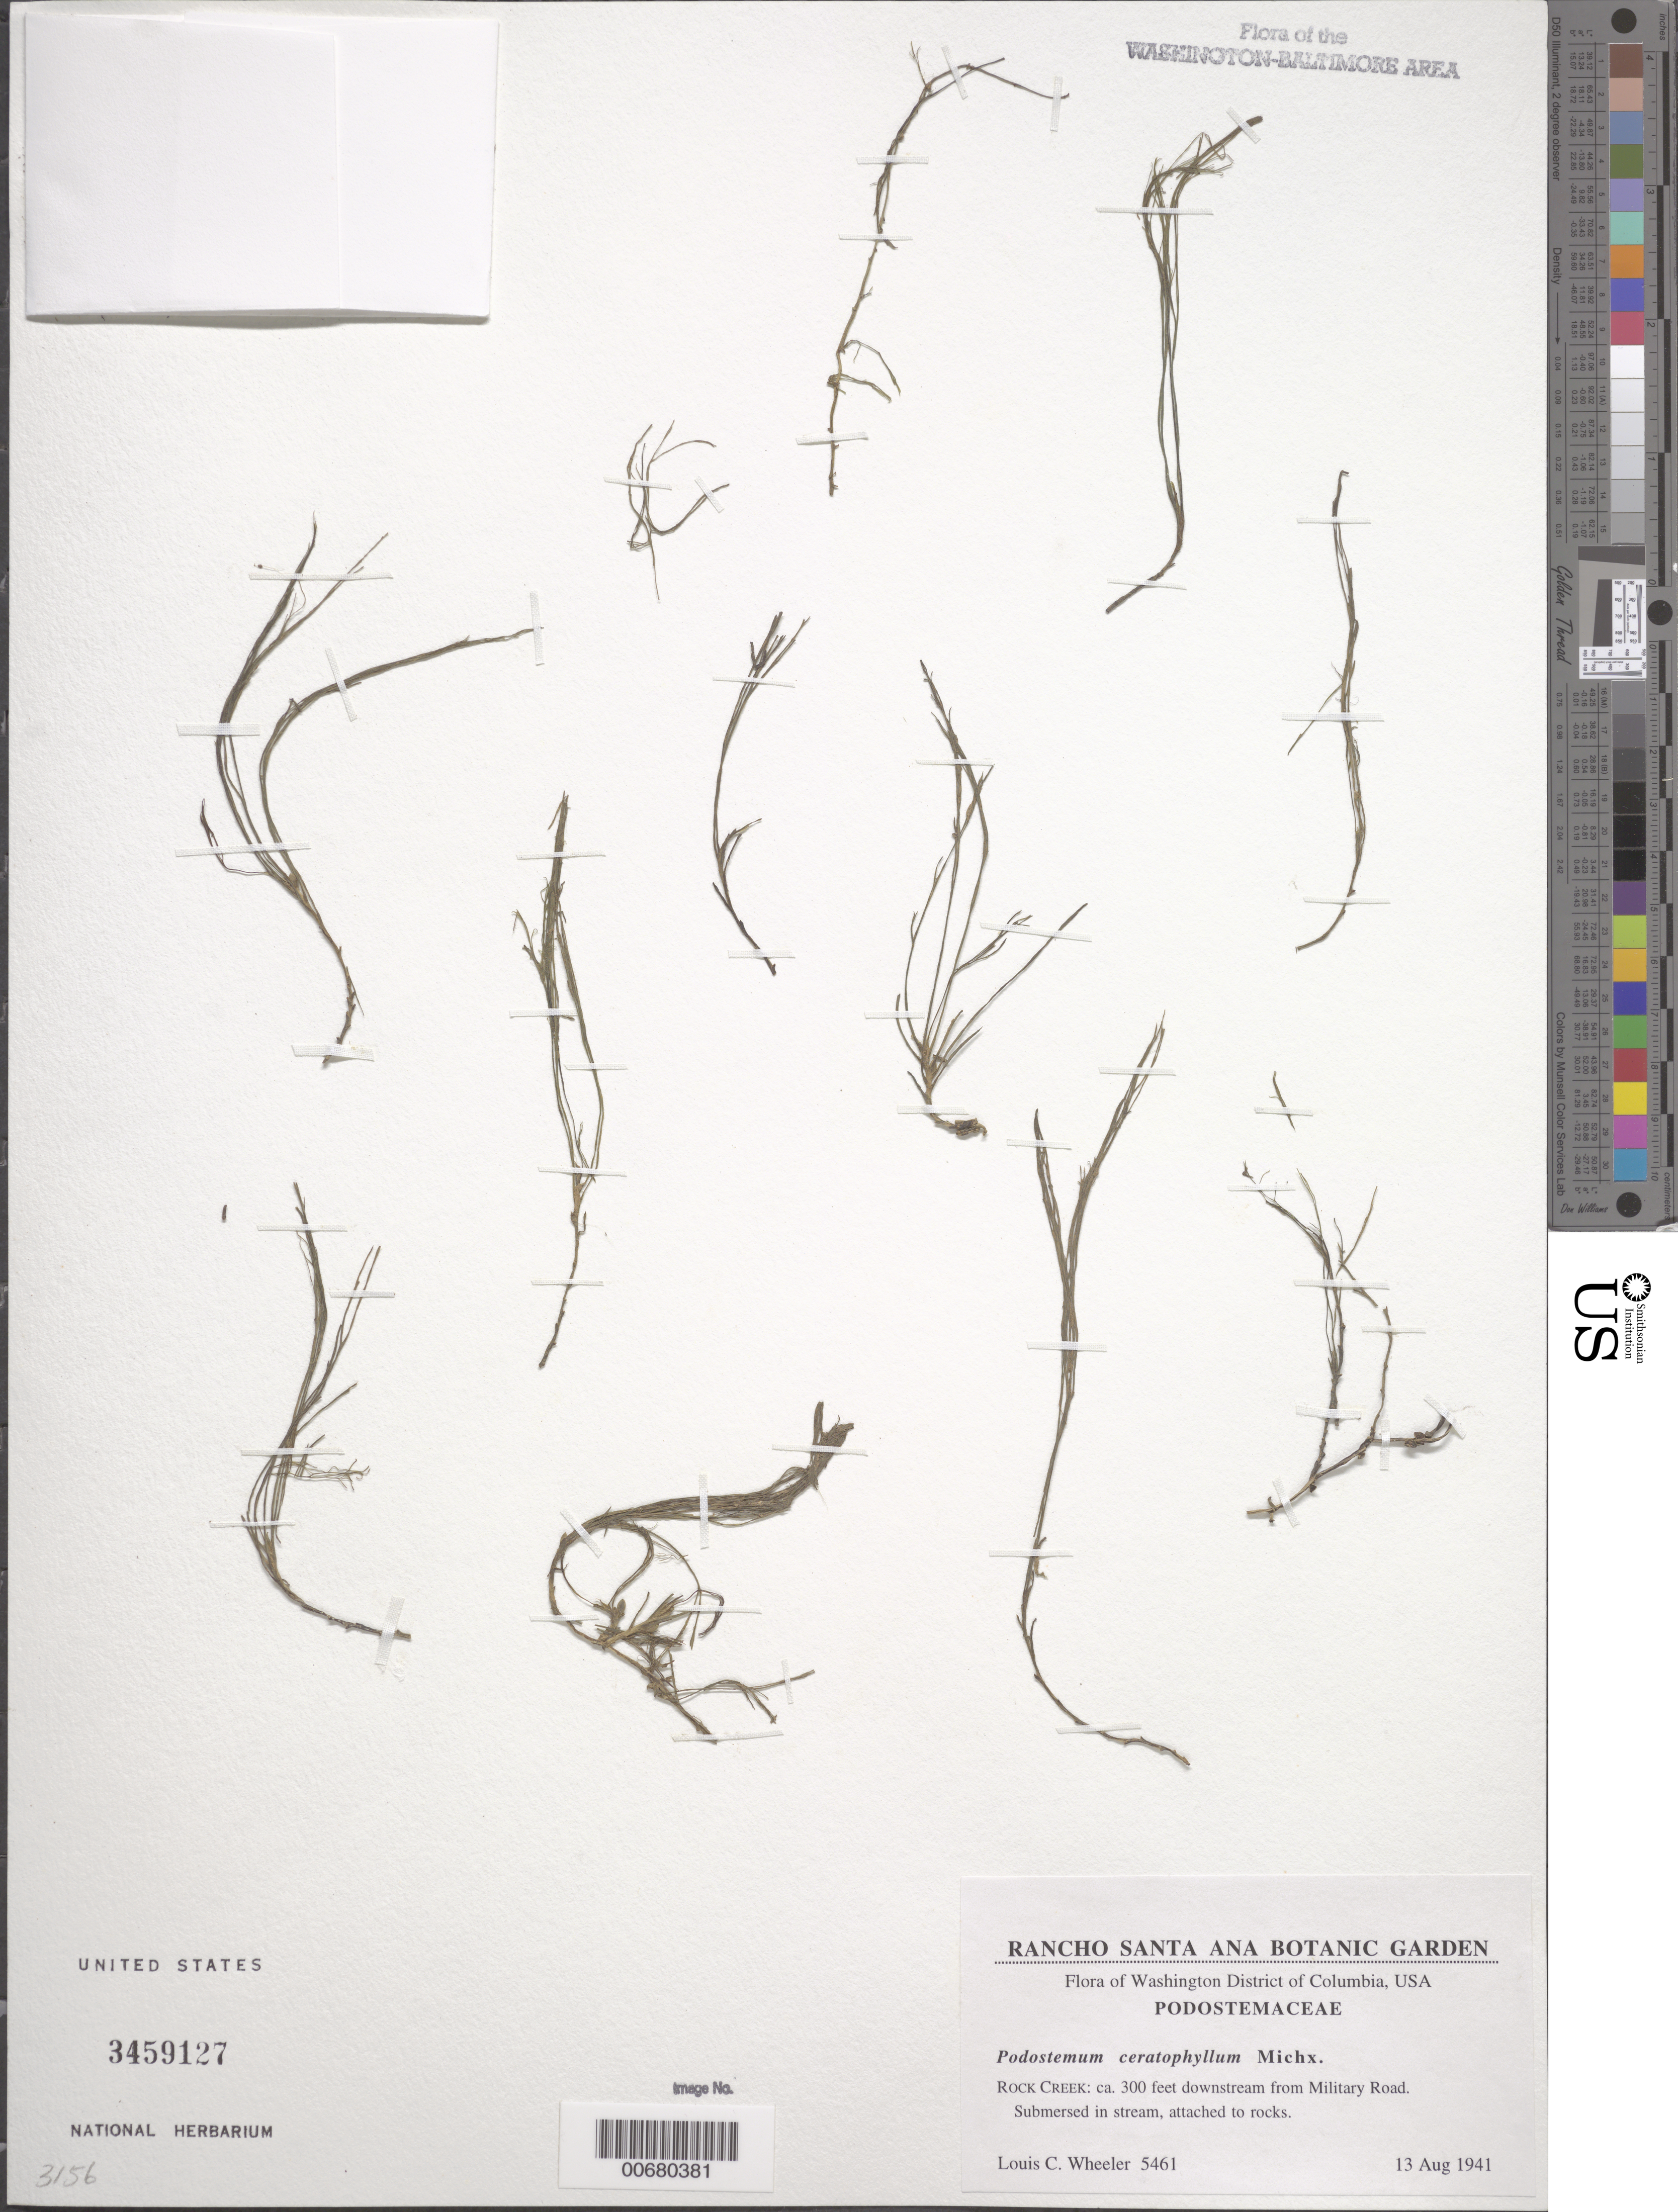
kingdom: Plantae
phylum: Tracheophyta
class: Magnoliopsida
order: Malpighiales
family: Podostemaceae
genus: Podostemum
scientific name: Podostemum ceratophylllum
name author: Michx.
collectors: L. C. Wheeler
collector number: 5461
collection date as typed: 13 Aug 1941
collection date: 1941-08-13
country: United States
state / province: District of Columbia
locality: ca. 300 ft. downstream from Military Rd.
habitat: Submersed in stream, attached to rocks.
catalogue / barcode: US 3459127